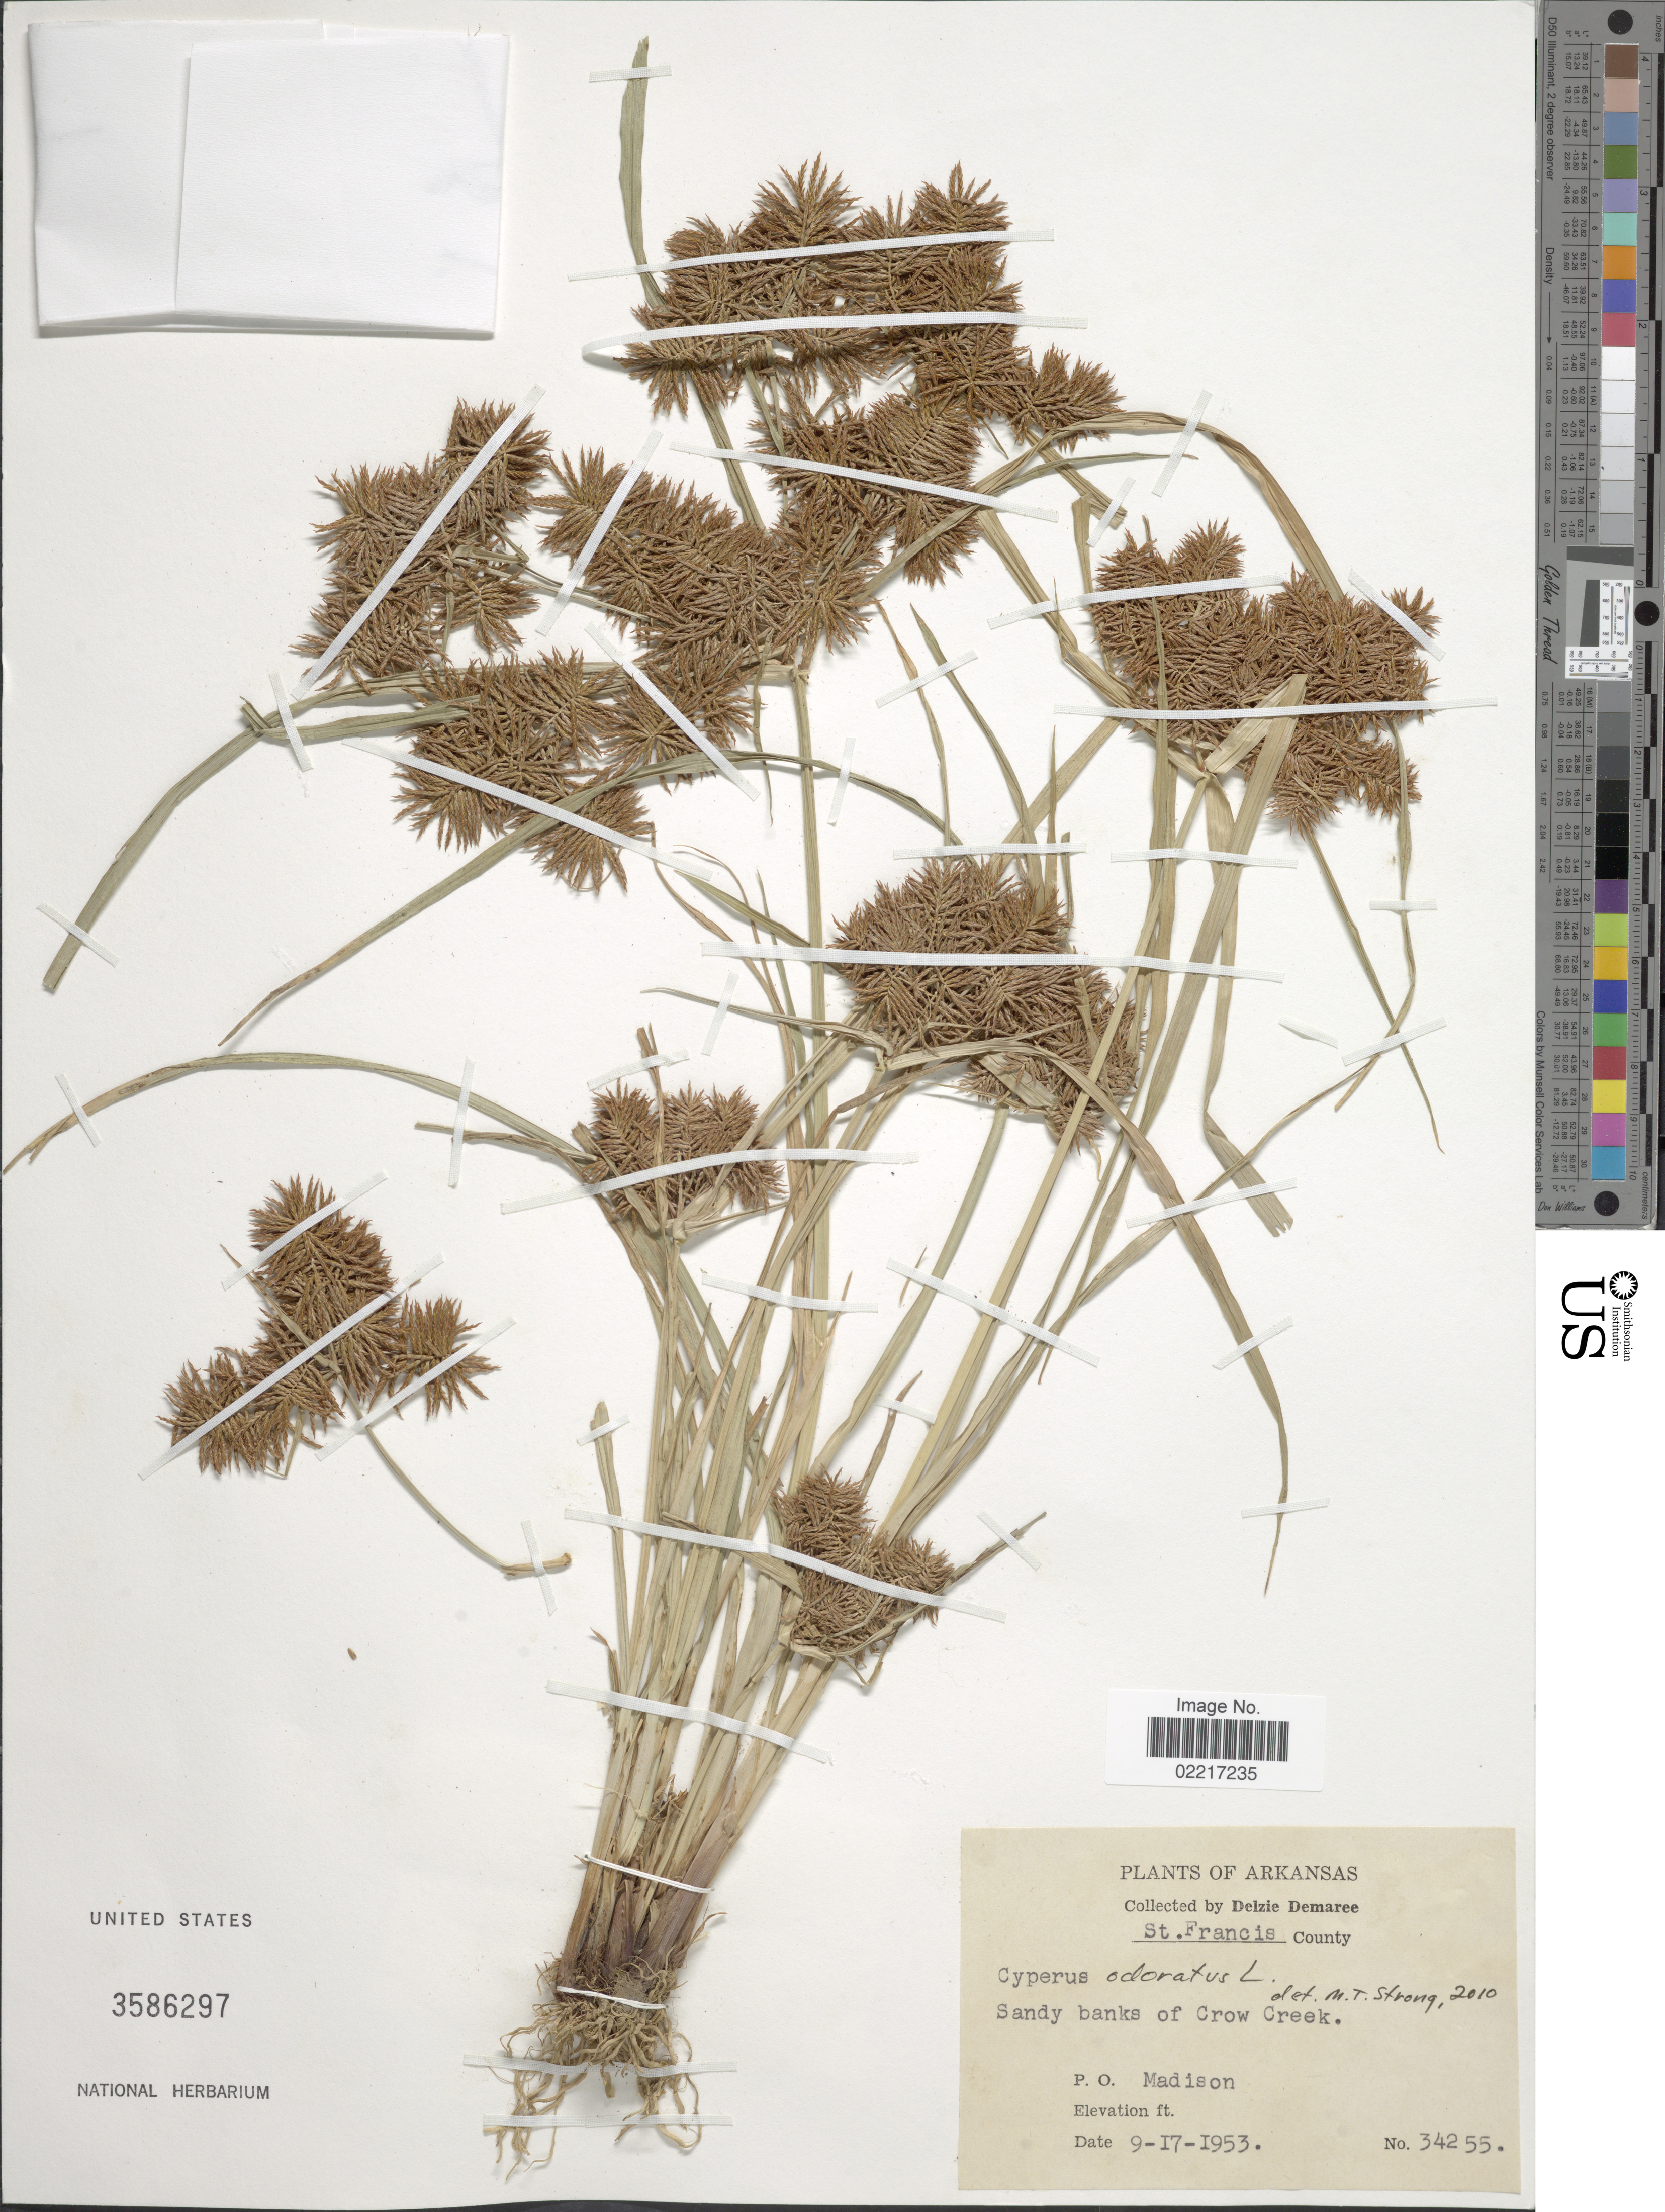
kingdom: Plantae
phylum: Tracheophyta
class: Liliopsida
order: Poales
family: Cyperaceae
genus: Cyperus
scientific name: Cyperus odoratus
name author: L.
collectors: D. Demaree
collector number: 34255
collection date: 1953-09-17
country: United States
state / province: Arkansas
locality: St. Francis County, Sandy banks of Crow Creek, Madison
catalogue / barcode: US 3586297